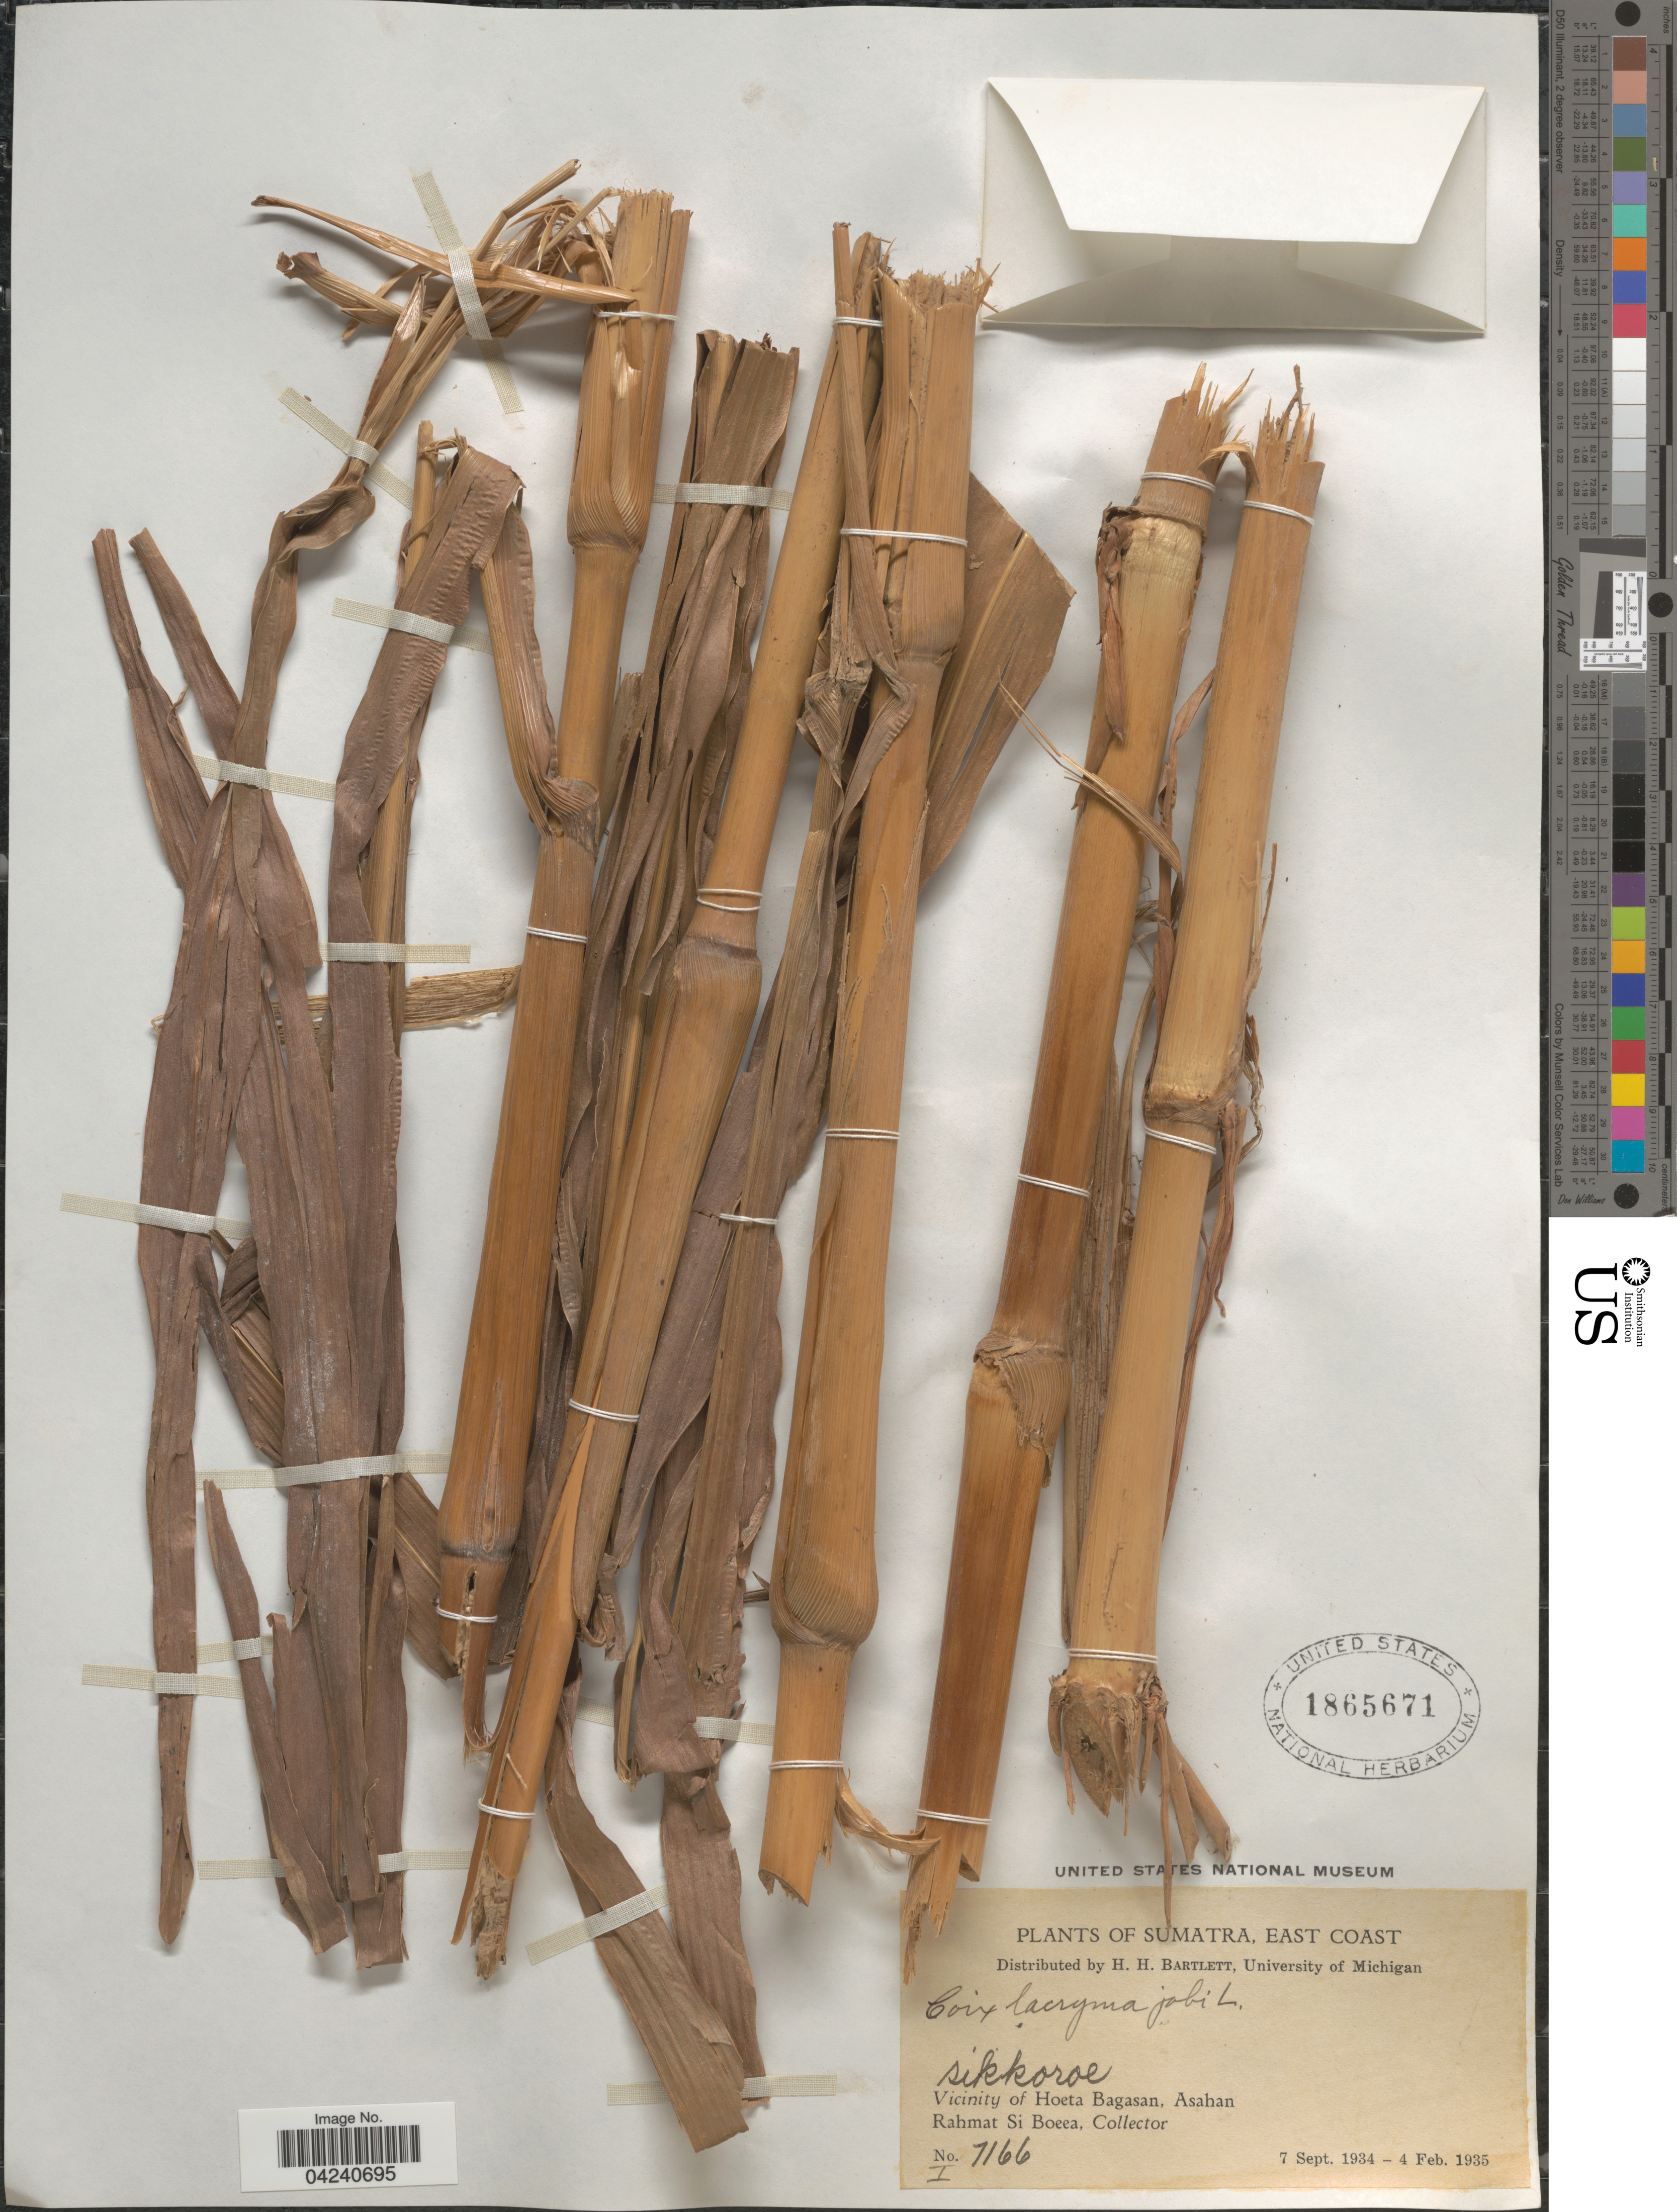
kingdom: Plantae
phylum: Tracheophyta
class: Liliopsida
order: Poales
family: Poaceae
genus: Coix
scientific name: Coix lacryma-jobi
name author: L.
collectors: Rahmat Si Boeea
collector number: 7166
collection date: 1934-09-07/1935-02-04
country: Indonesia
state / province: Sumatra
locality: East Coast. Vicinity of Hoeta Bagasan, Asahan.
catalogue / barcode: US 1865671